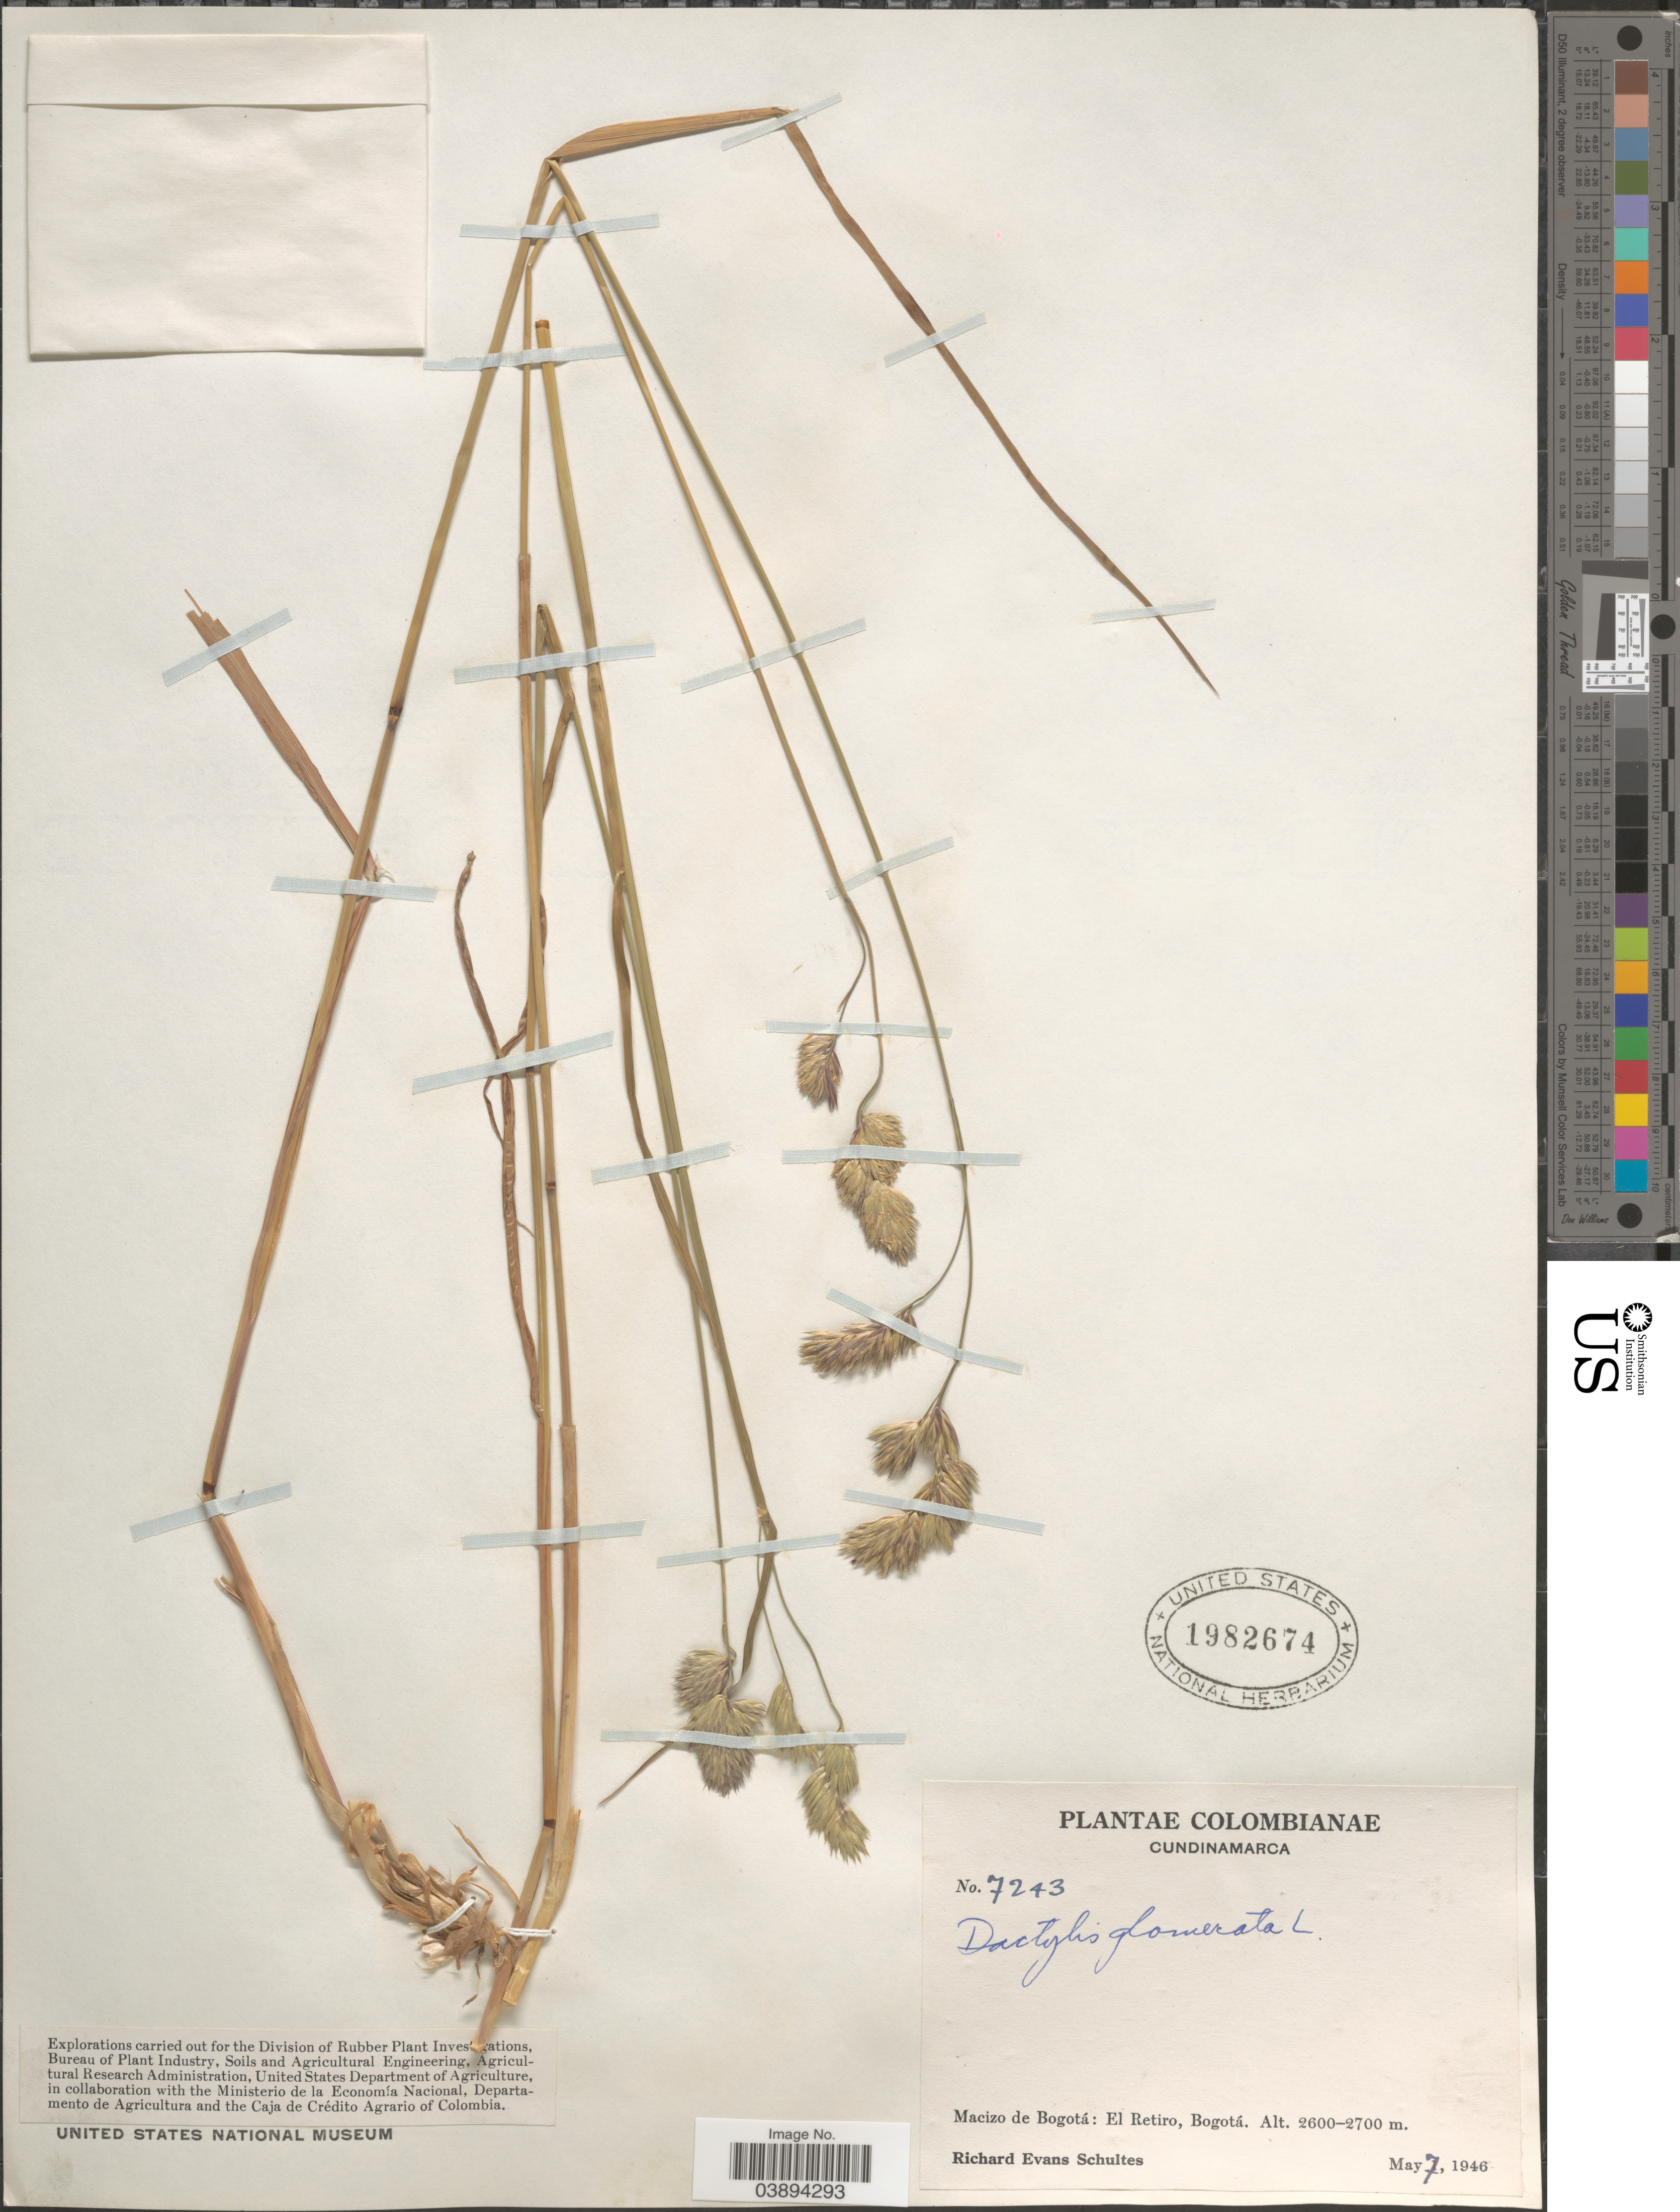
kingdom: Plantae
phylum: Tracheophyta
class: Liliopsida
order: Poales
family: Poaceae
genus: Dactylis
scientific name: Dactylis glomerata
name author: L.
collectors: R. E. Schultes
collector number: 7243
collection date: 1946-05-07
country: Colombia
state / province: Cundinamarca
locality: Macizo de Bogotá: El Retiro, Bogotá.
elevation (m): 2600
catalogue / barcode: US 1982674